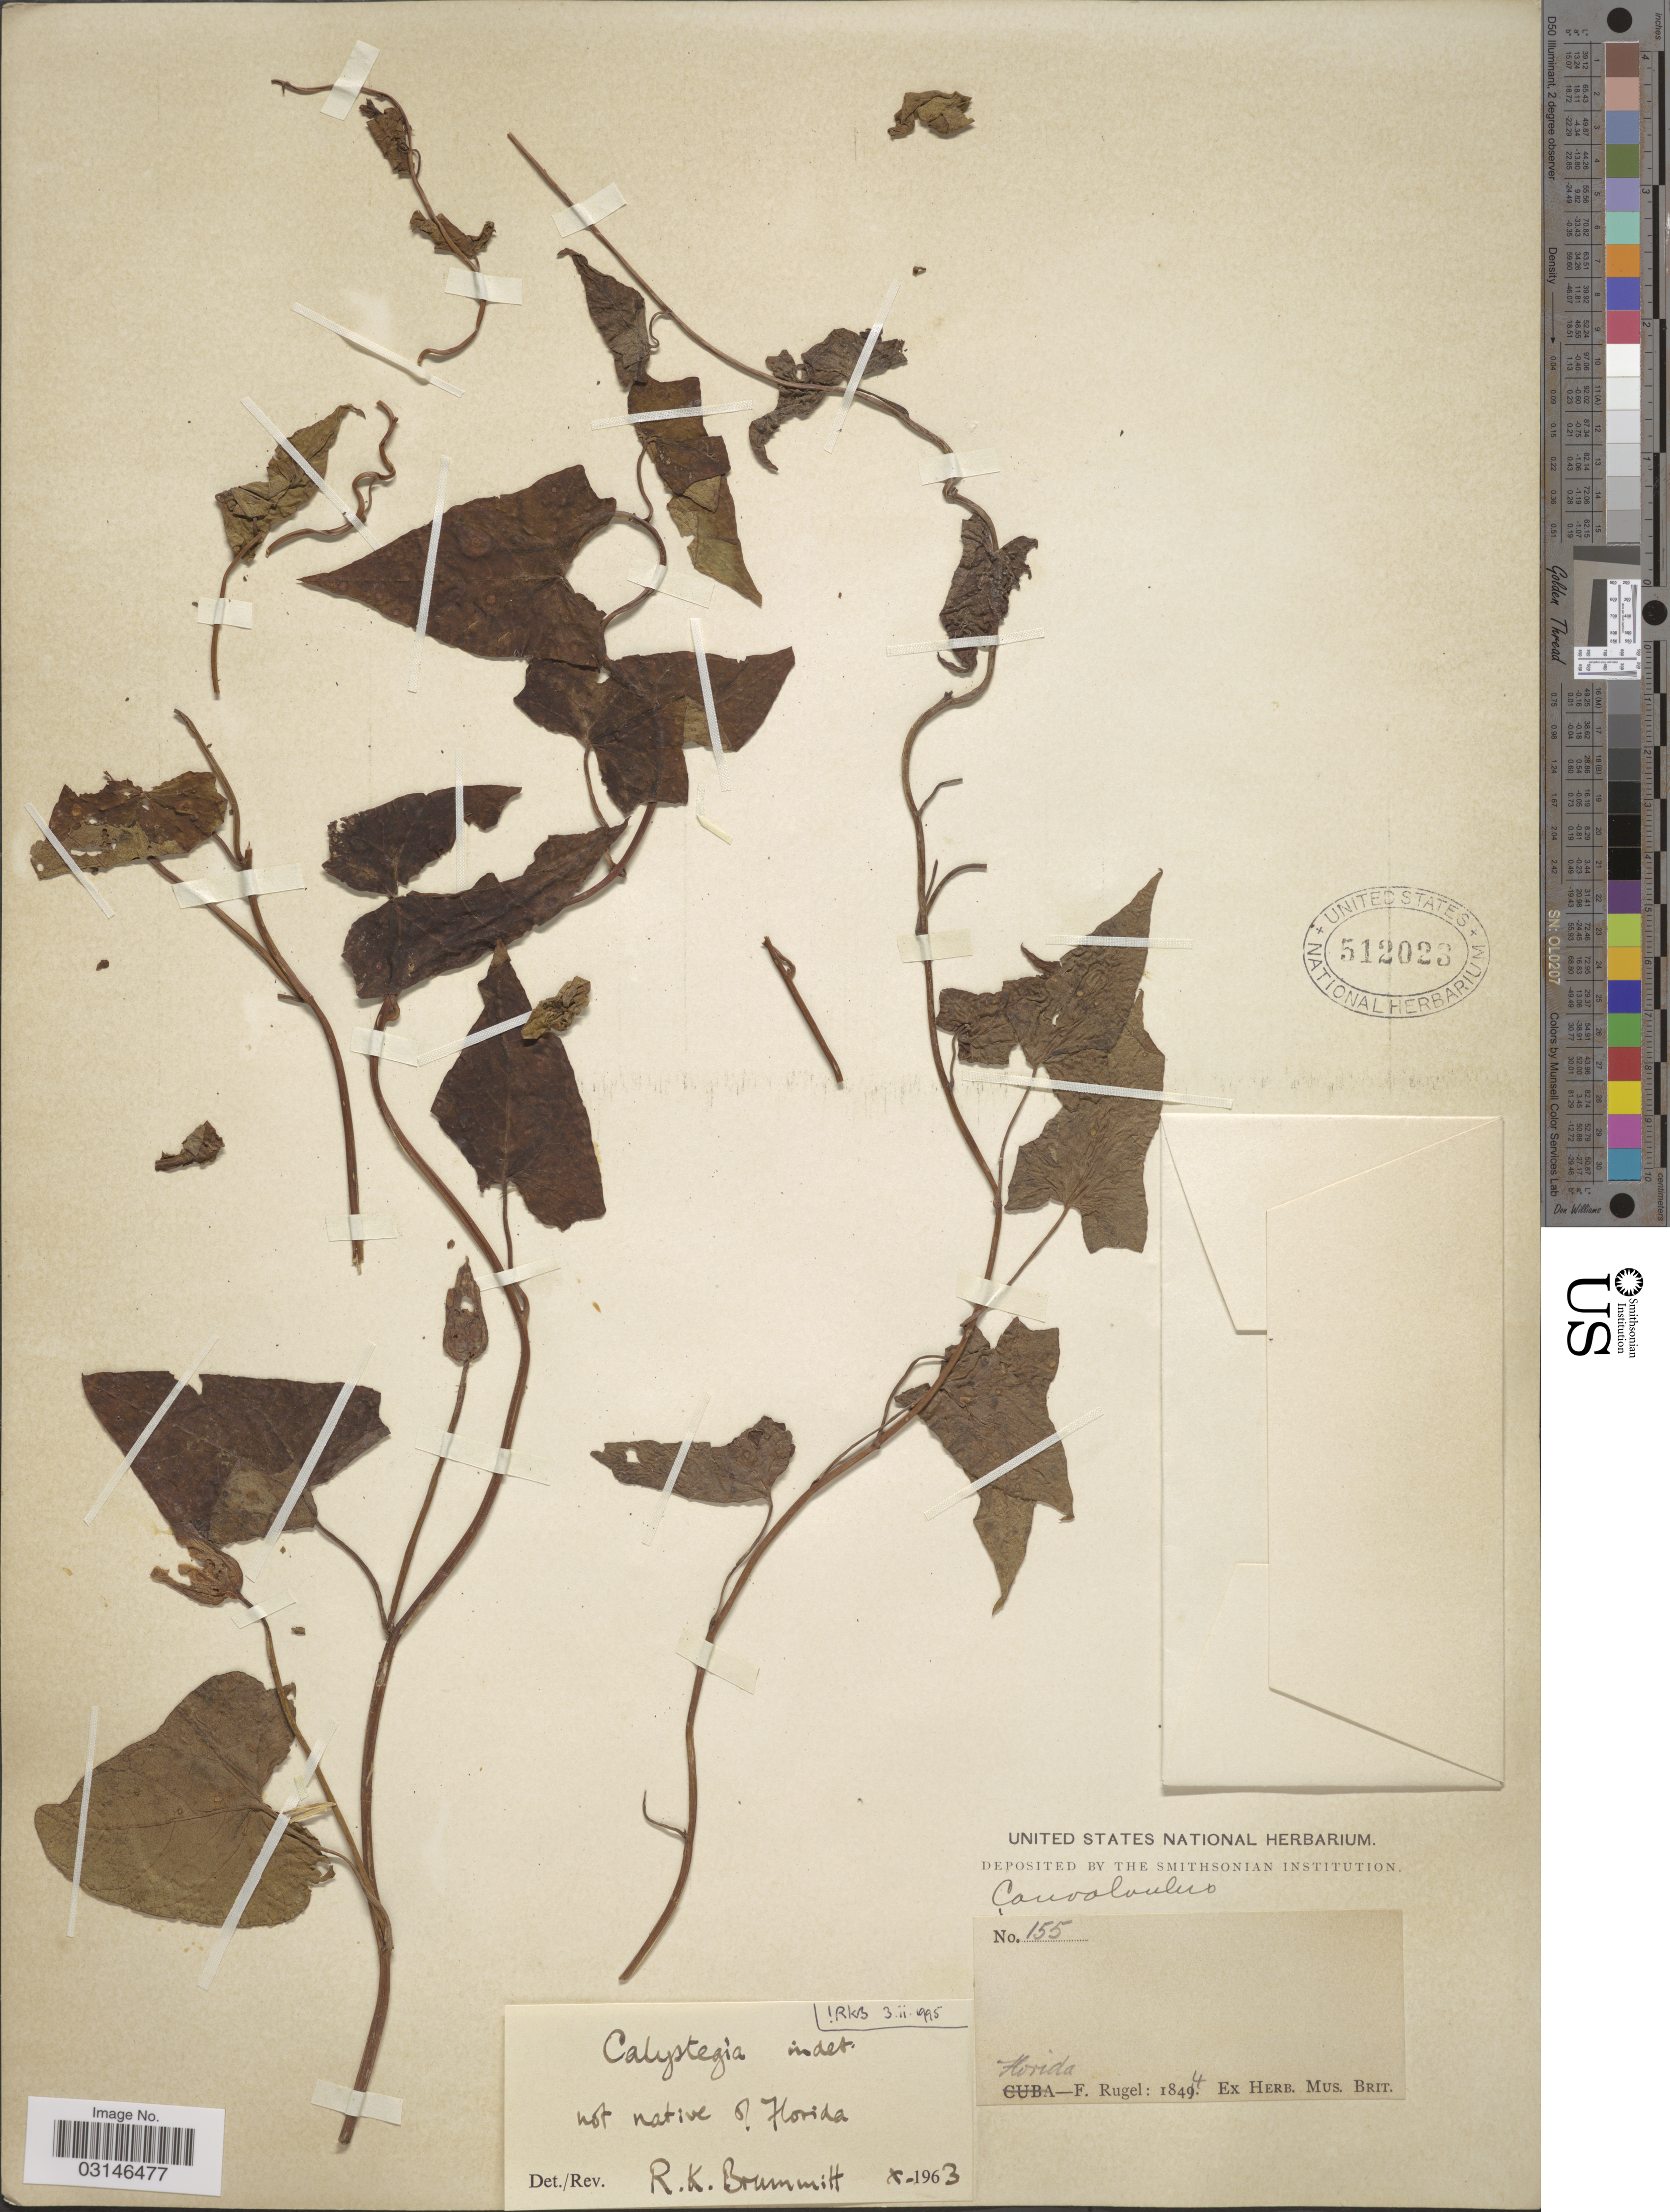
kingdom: Plantae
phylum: Tracheophyta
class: Magnoliopsida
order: Solanales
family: Convolvulaceae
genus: Calystegia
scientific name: Calystegia sp.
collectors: F. Rugel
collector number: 155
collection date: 1844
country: United States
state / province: Florida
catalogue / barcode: US 512023